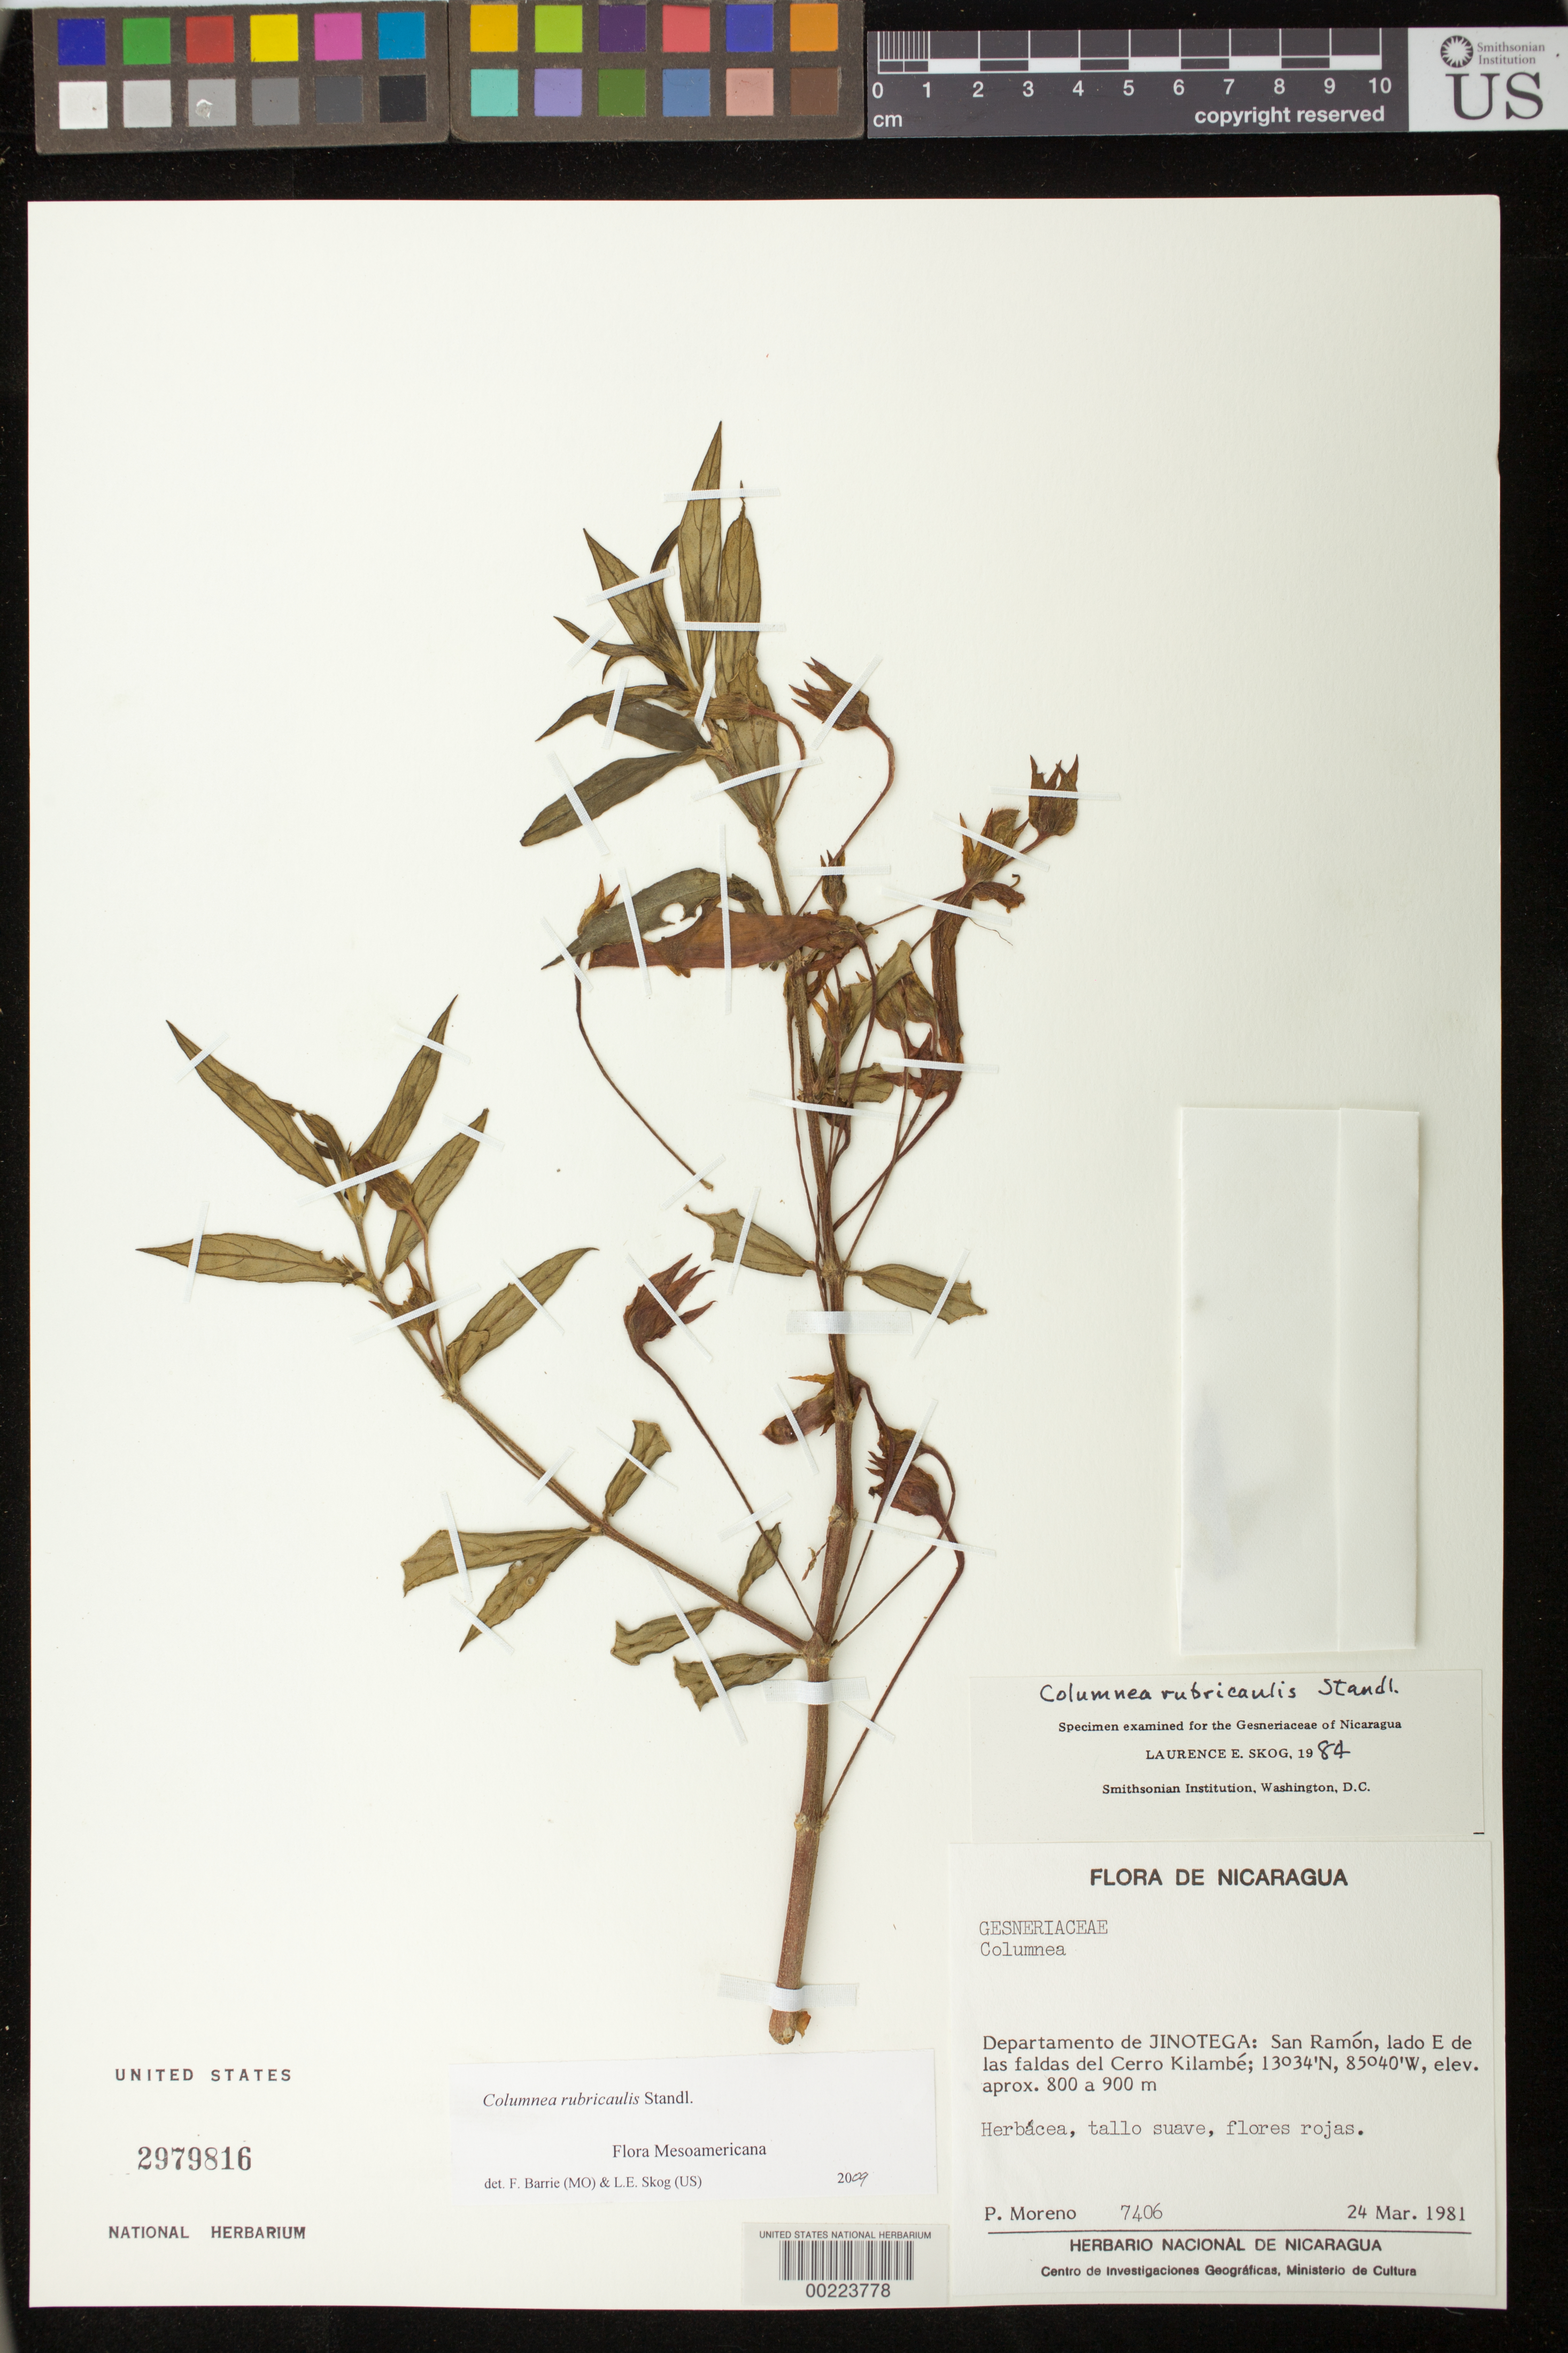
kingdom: Plantae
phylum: Tracheophyta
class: Magnoliopsida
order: Lamiales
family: Gesneriaceae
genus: Columnea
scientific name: Columnea rubricaulis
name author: Standl.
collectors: P. Moreno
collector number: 7406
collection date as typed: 24 Mar 1981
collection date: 1981-03-24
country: Nicaragua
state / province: Jinotega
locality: San Ramon, eastern slope of foothills of Cerro Kilambe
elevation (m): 800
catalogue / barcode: US 2979816